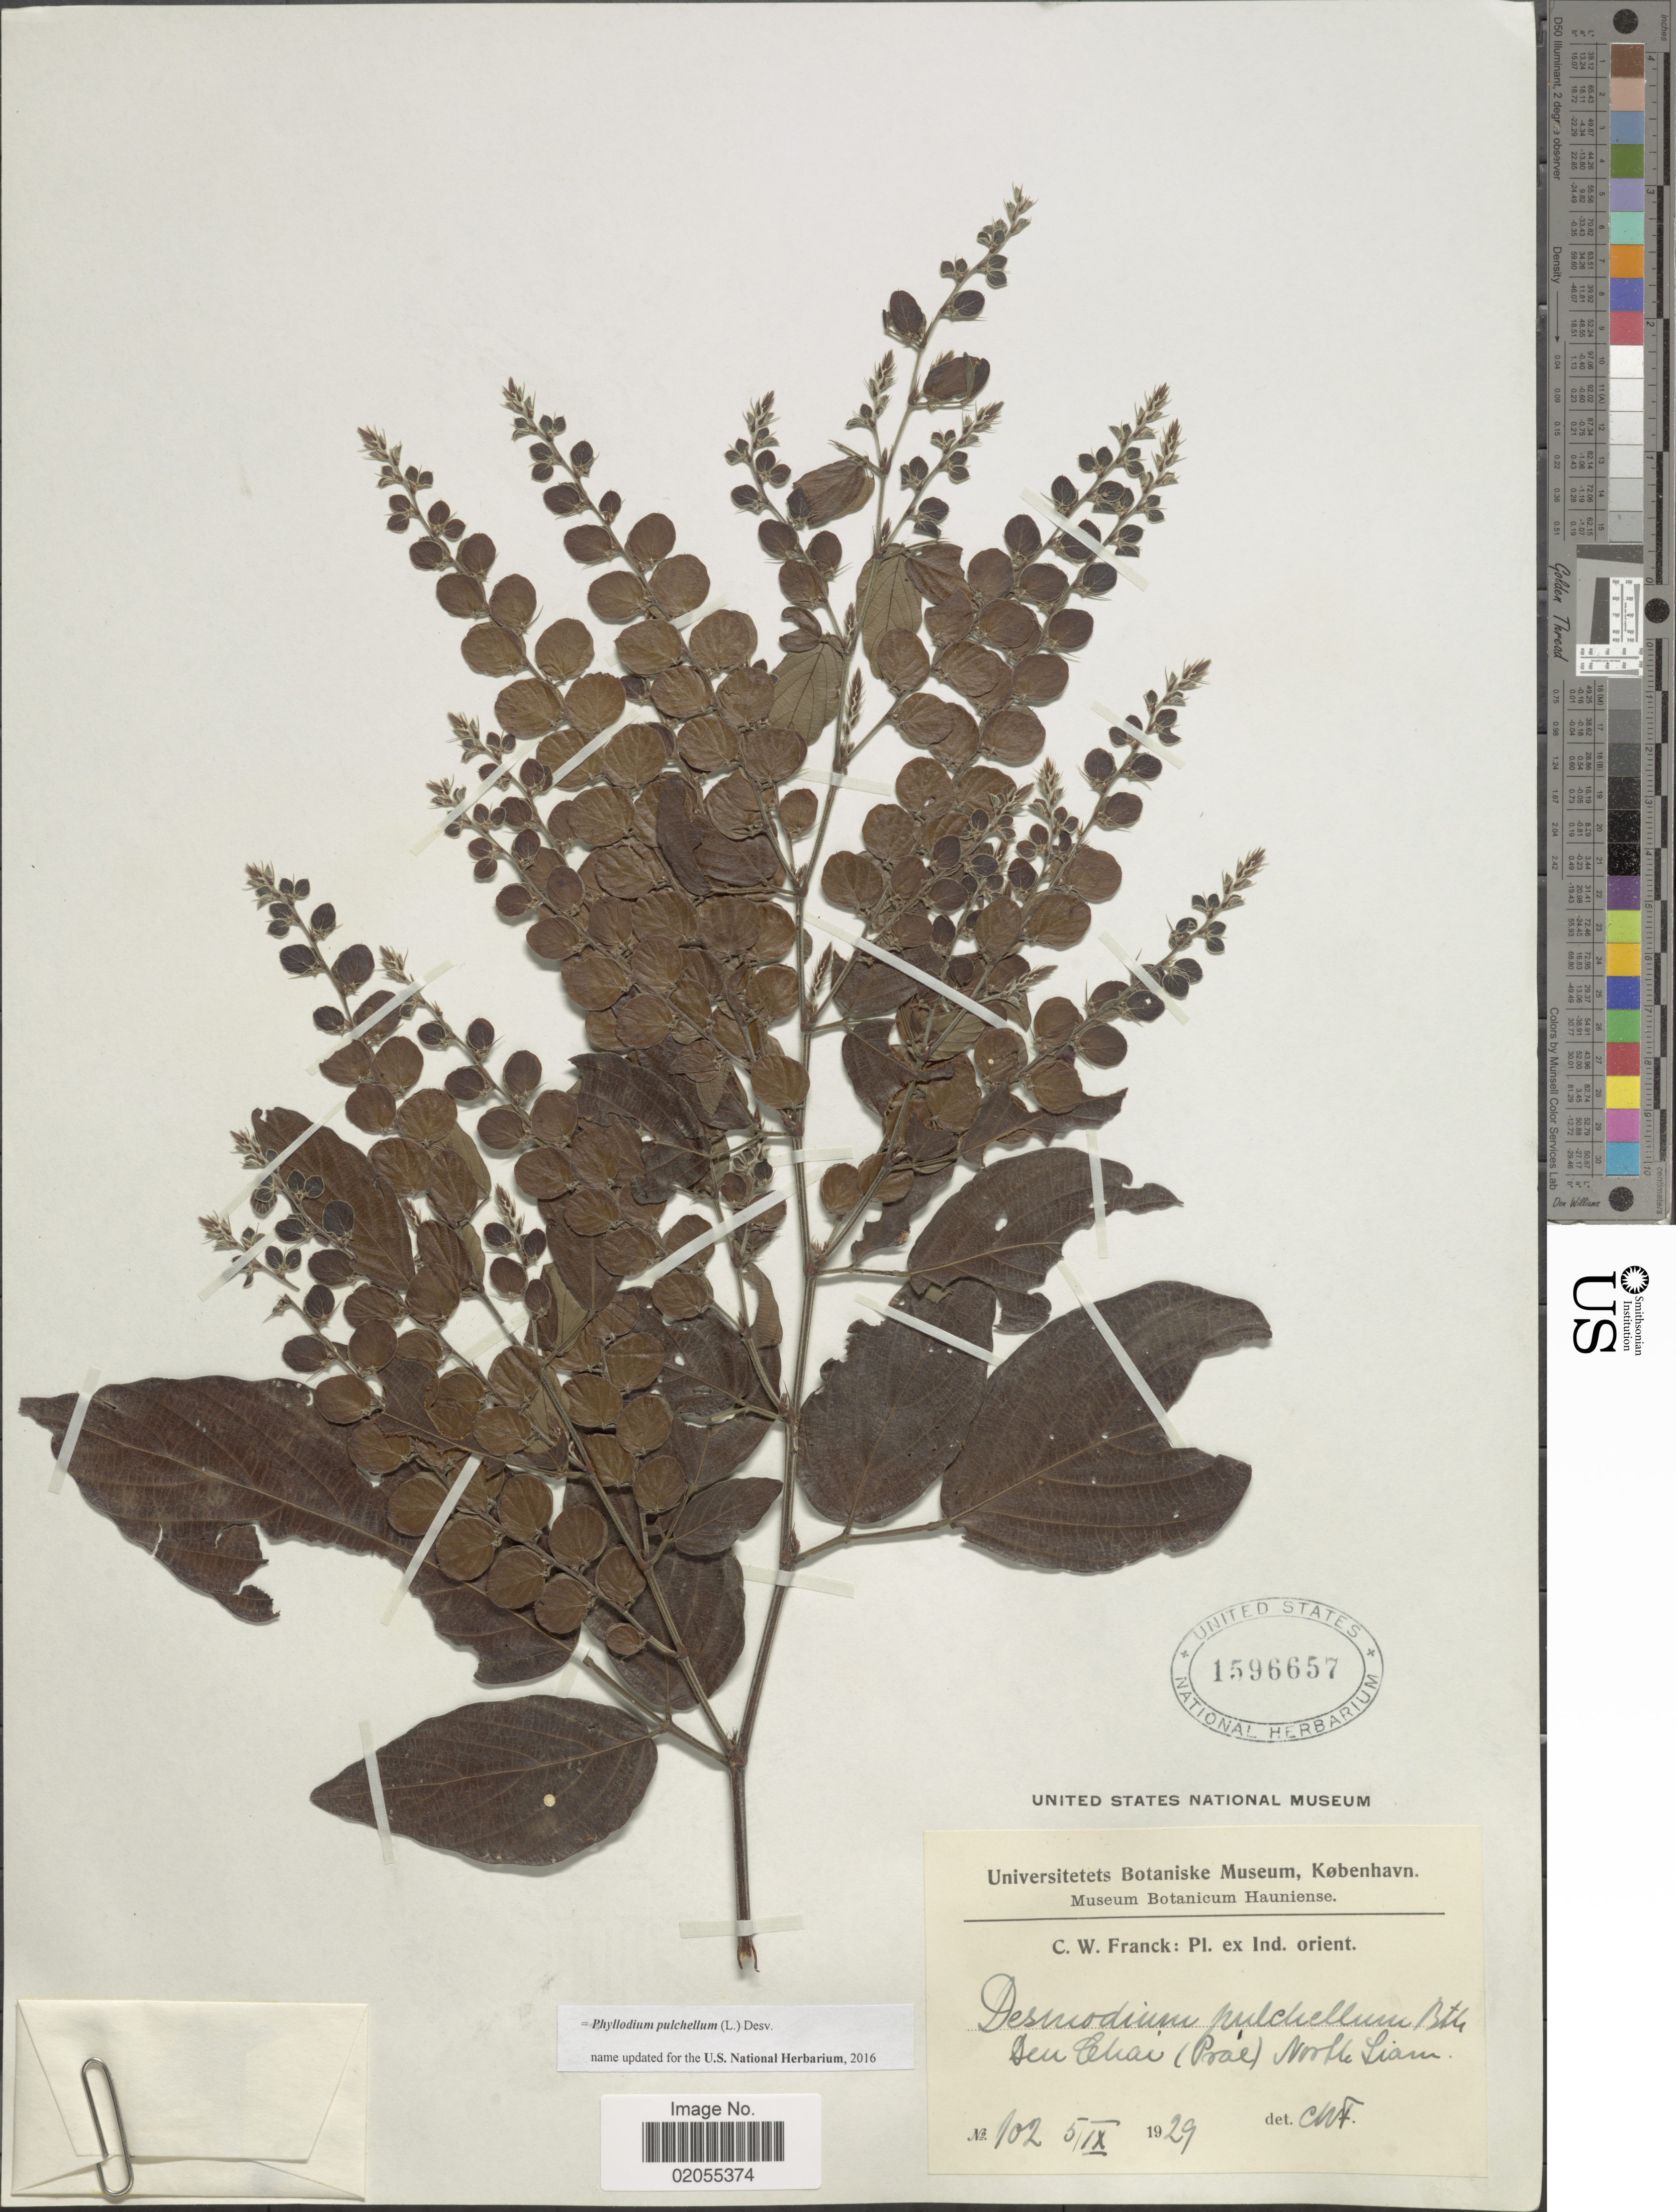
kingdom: Plantae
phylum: Tracheophyta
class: Magnoliopsida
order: Fabales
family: Fabaceae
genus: Phyllodium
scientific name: Phyllodium pulchellum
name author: (L.) Desv.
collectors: C. Franck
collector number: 102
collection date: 1929-09-05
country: Thailand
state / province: Phrae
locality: Ind, orient, Den Chai (Prae), Noslle-Liam [interpreted]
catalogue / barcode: US 1596657